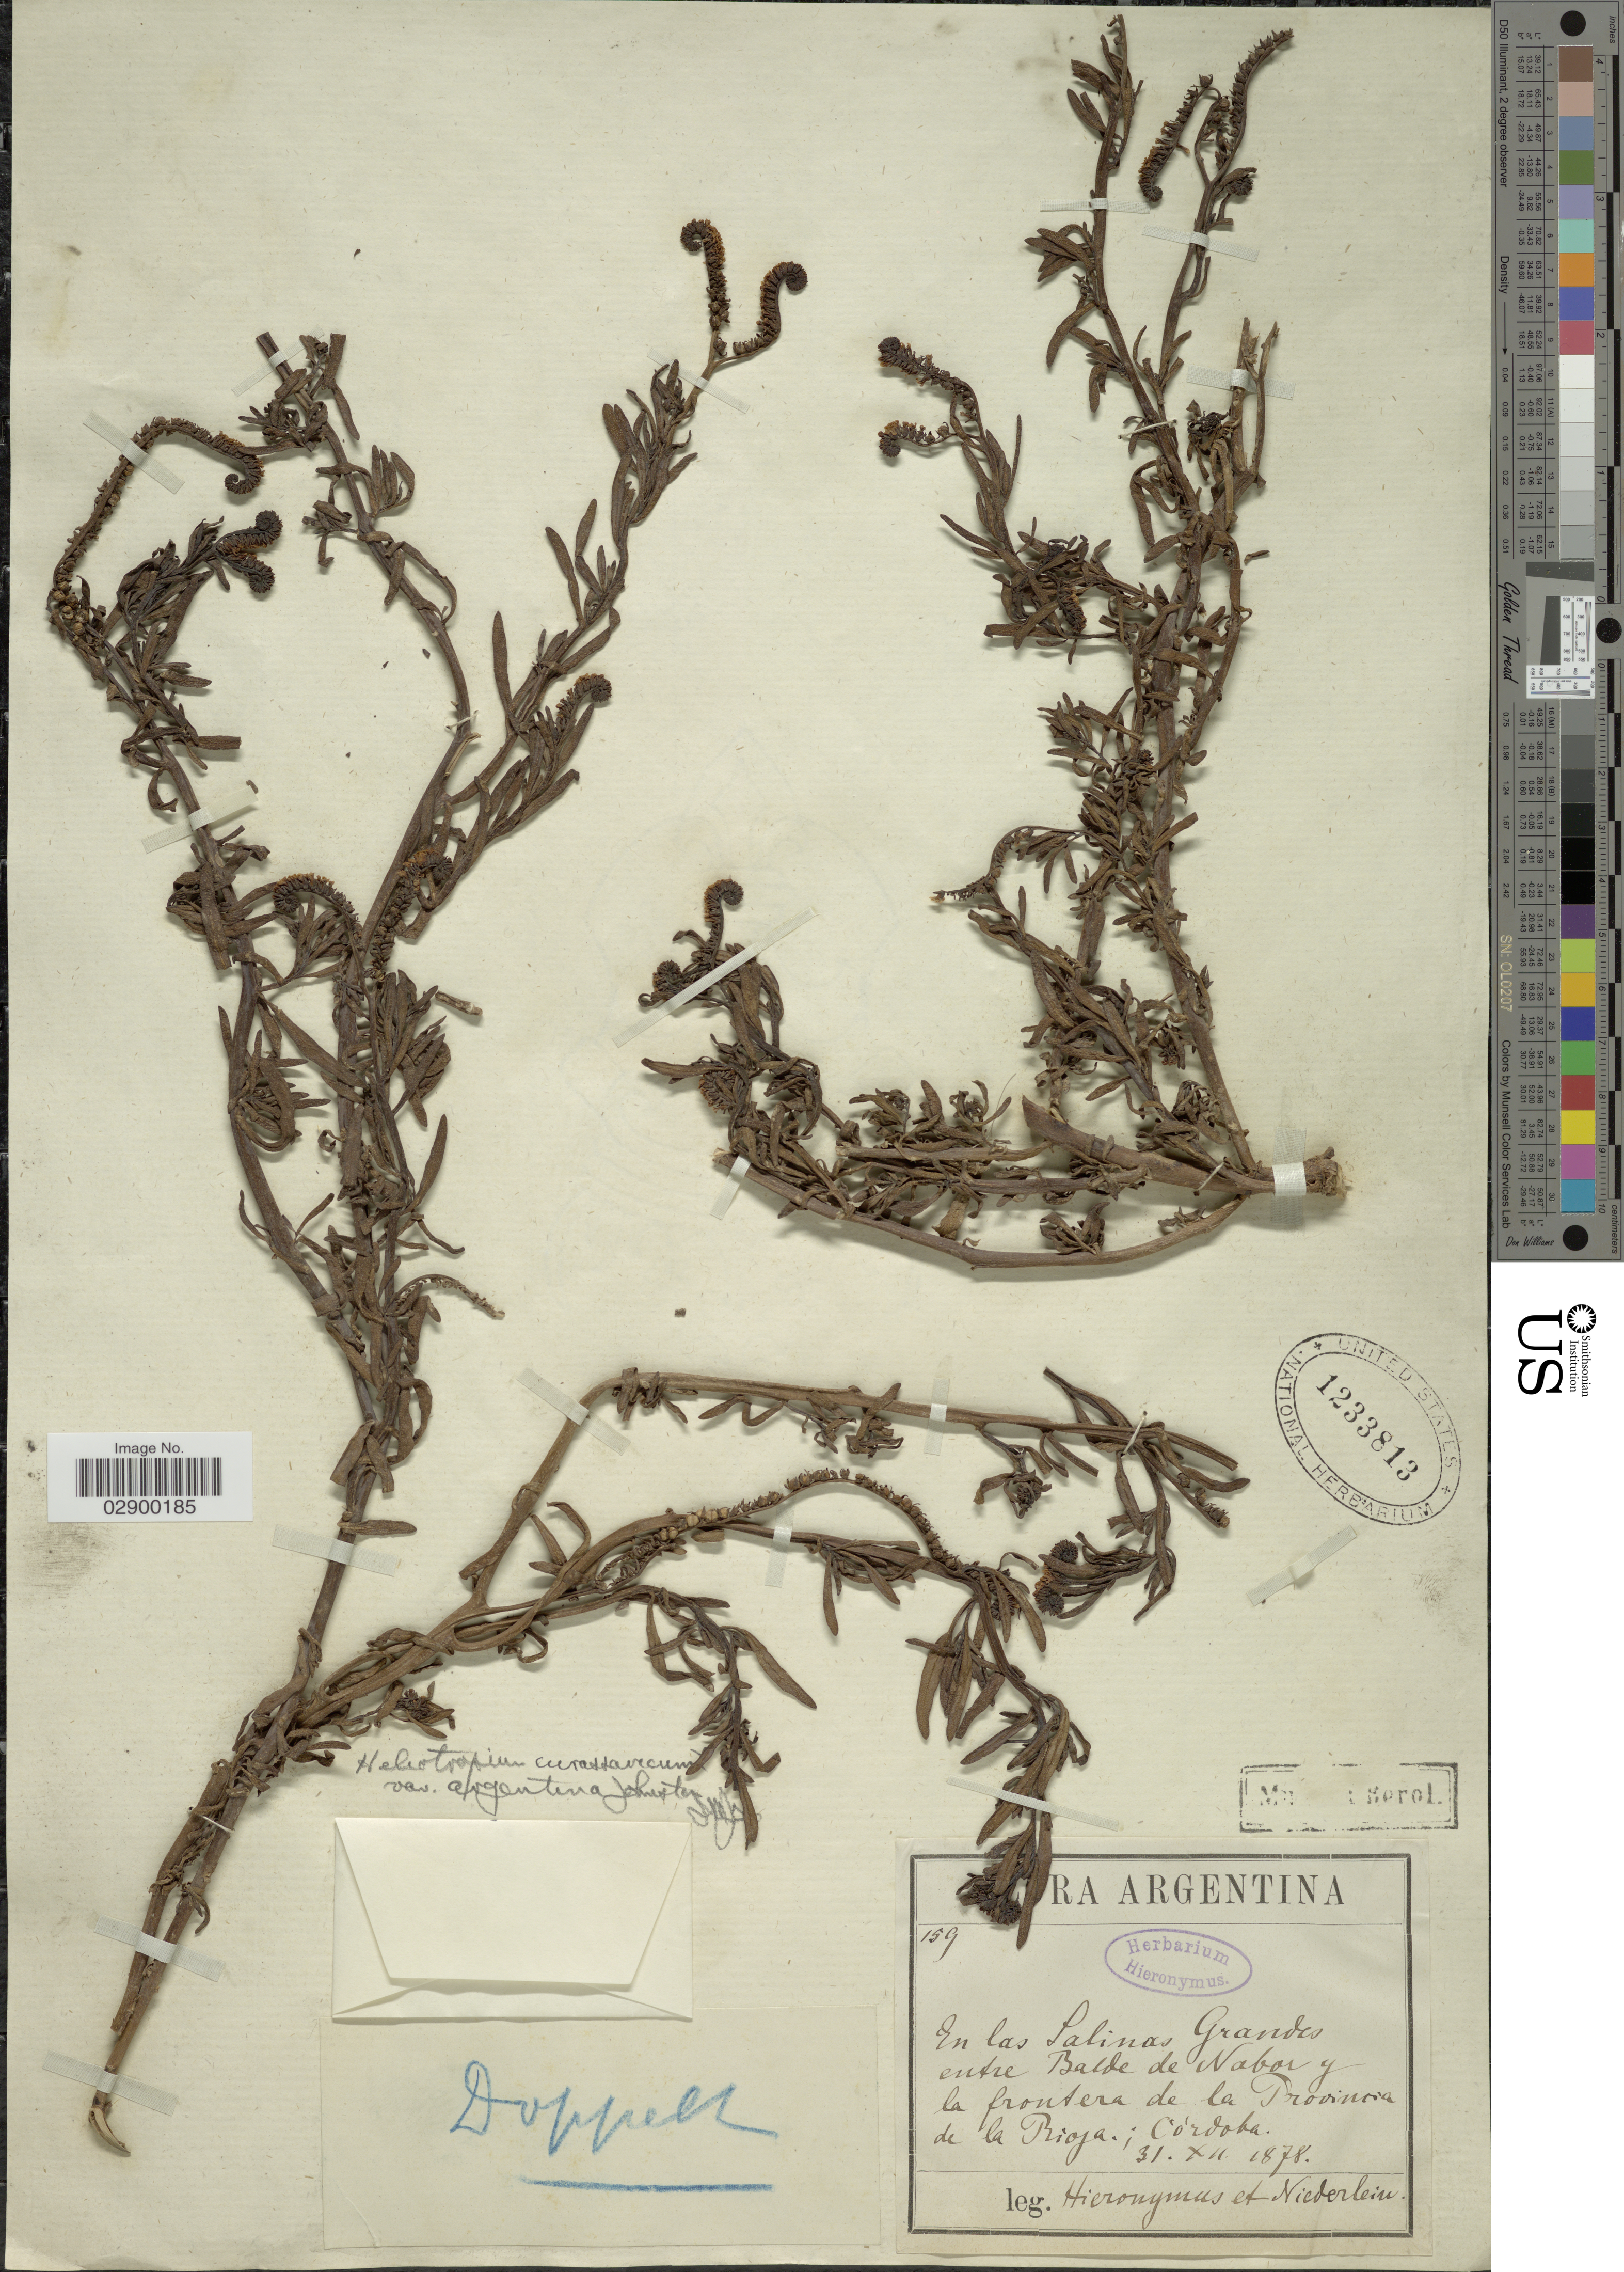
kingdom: Plantae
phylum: Tracheophyta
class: Magnoliopsida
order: Boraginales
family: Heliotropiaceae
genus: Heliotropium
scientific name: Heliotropium curassavicum var. argentinum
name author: I.M. Johnst.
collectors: -. Hieronymus & Niederlein, --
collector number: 159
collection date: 1878-12-31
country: Argentina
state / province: Cordoba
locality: En las Salinas Grandes entre Balde de Nabor y la frontera de la Provincia de la Rioja, Córdoba.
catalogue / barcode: US 1233813